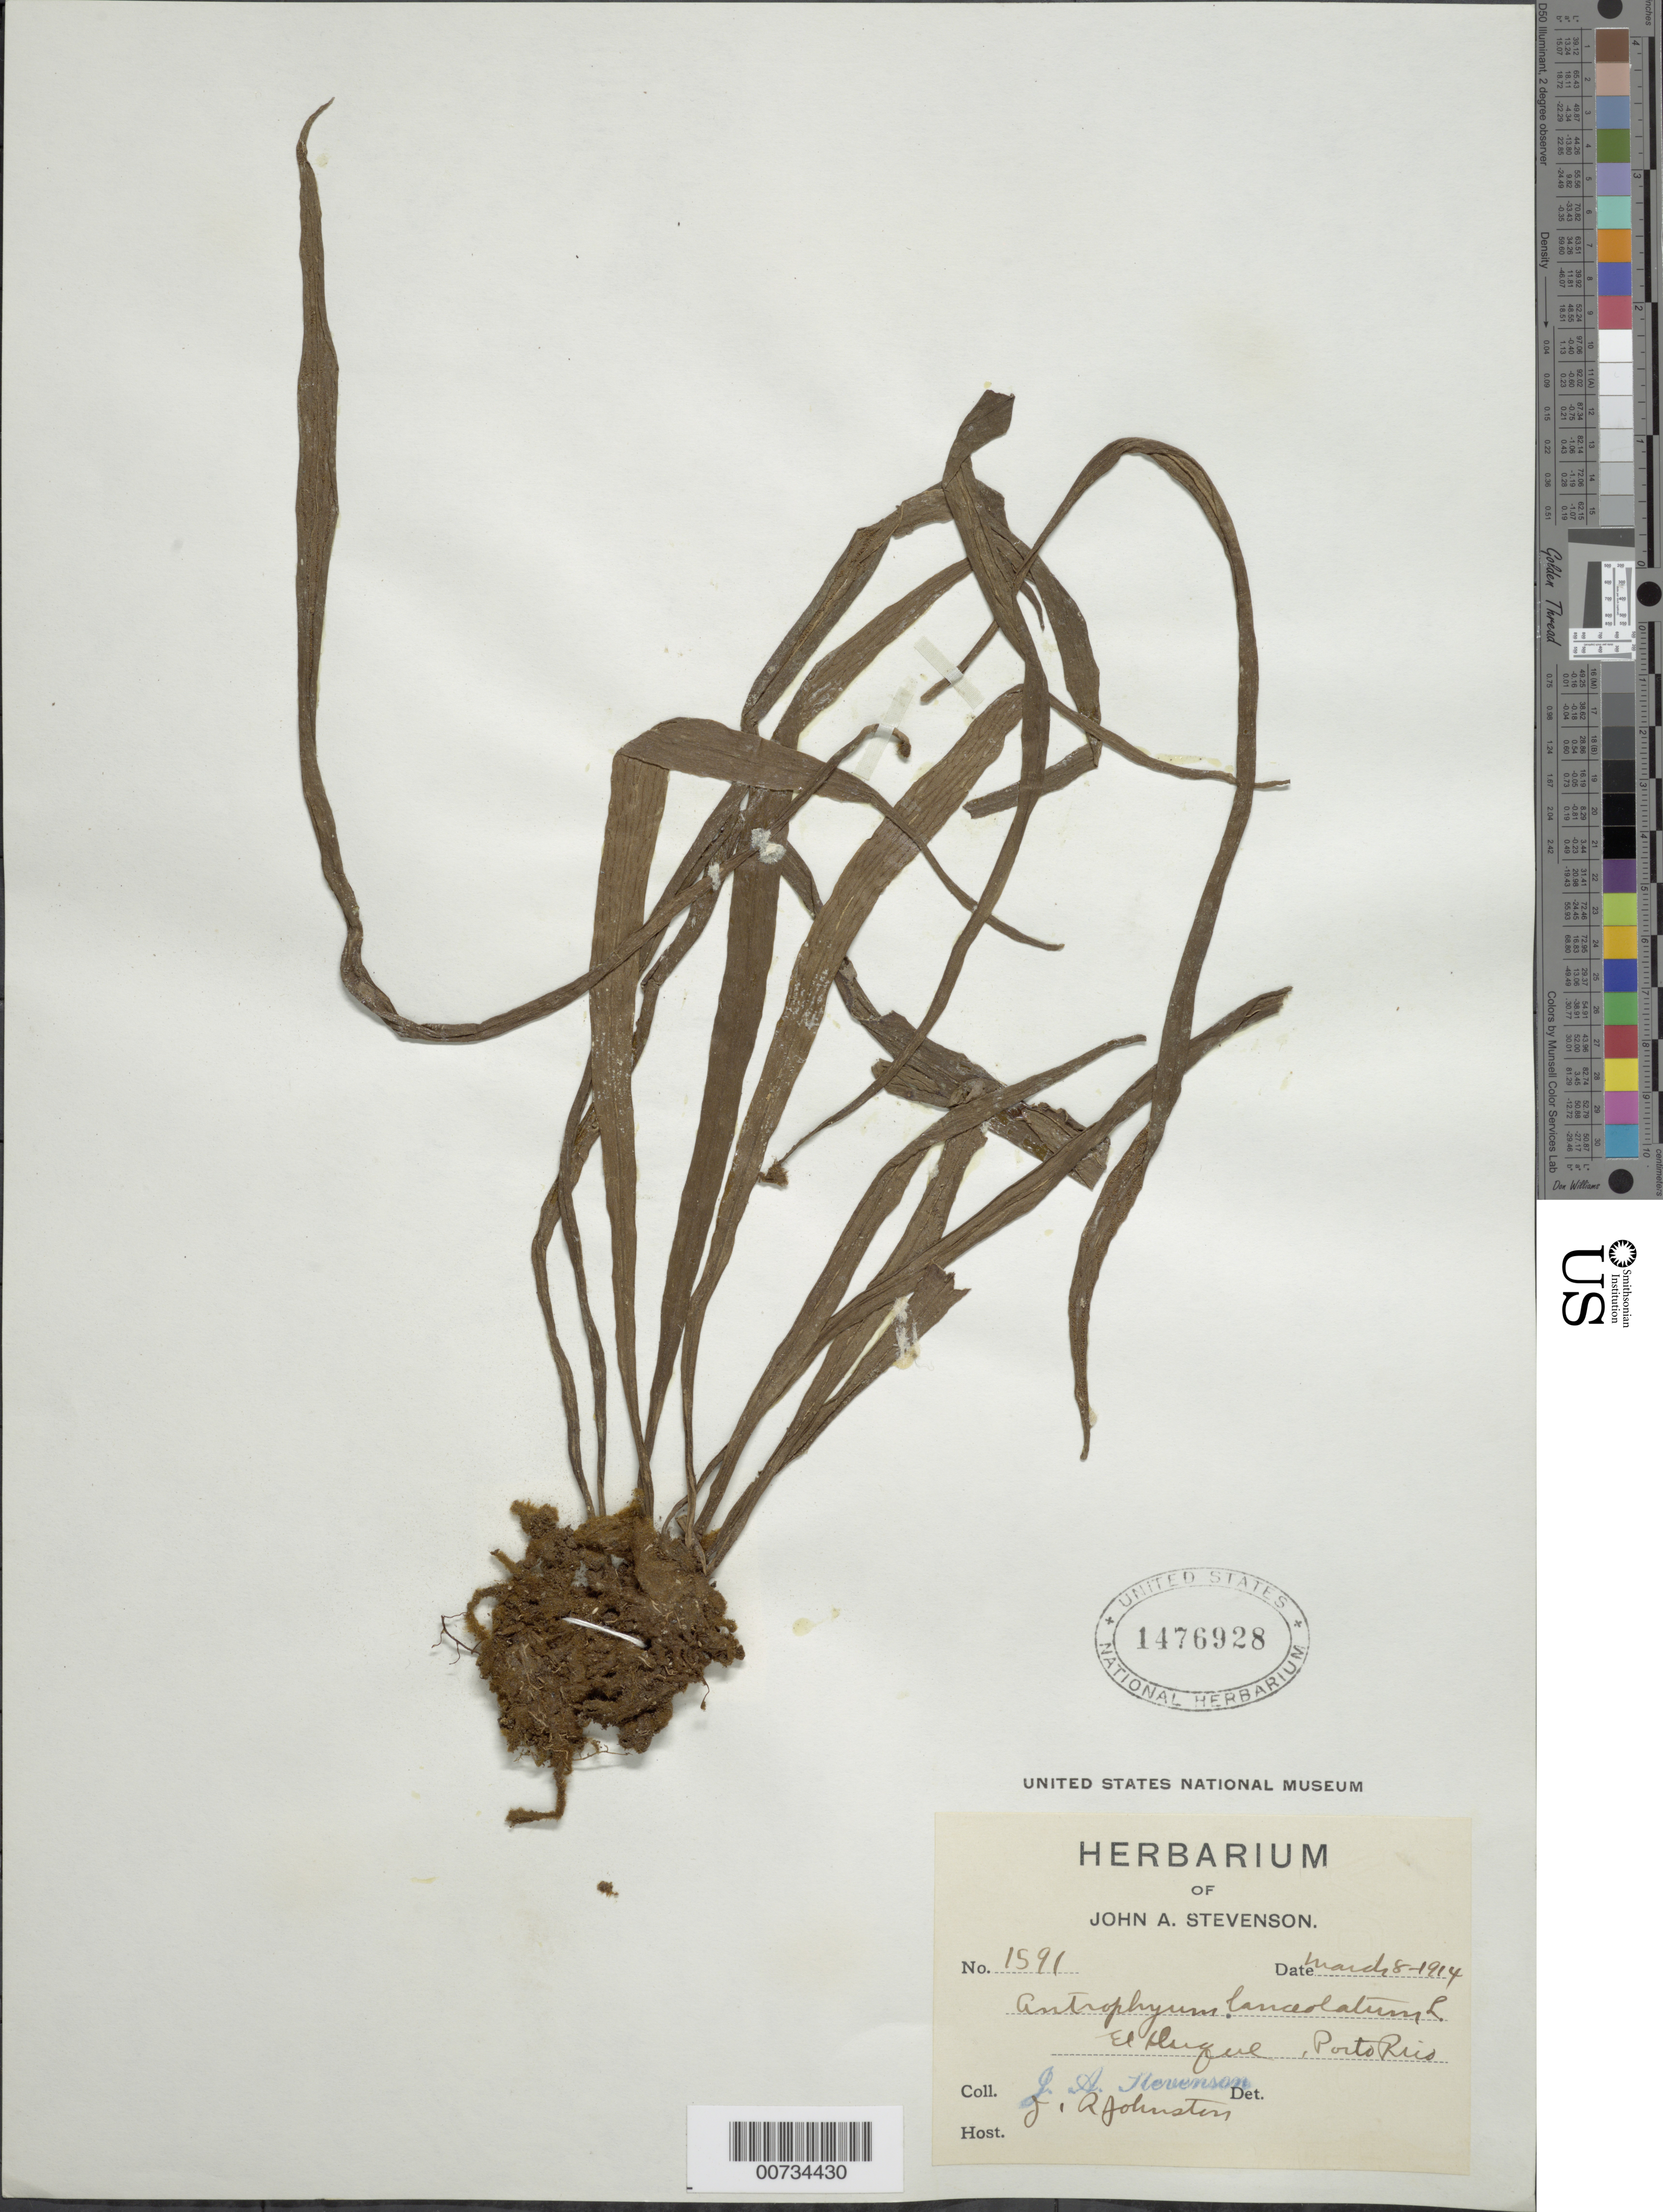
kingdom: Plantae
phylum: Tracheophyta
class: Polypodiopsida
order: Polypodiales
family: Pteridaceae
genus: Polytaenium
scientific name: Polytaenium lanceolatum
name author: (L.) Desv.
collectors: J. Stevenson & J. Johnston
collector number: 1591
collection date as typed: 08 Mar 1914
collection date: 1914-03-08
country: Puerto Rico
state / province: Río Grande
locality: El Yunque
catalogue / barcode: US 1476928